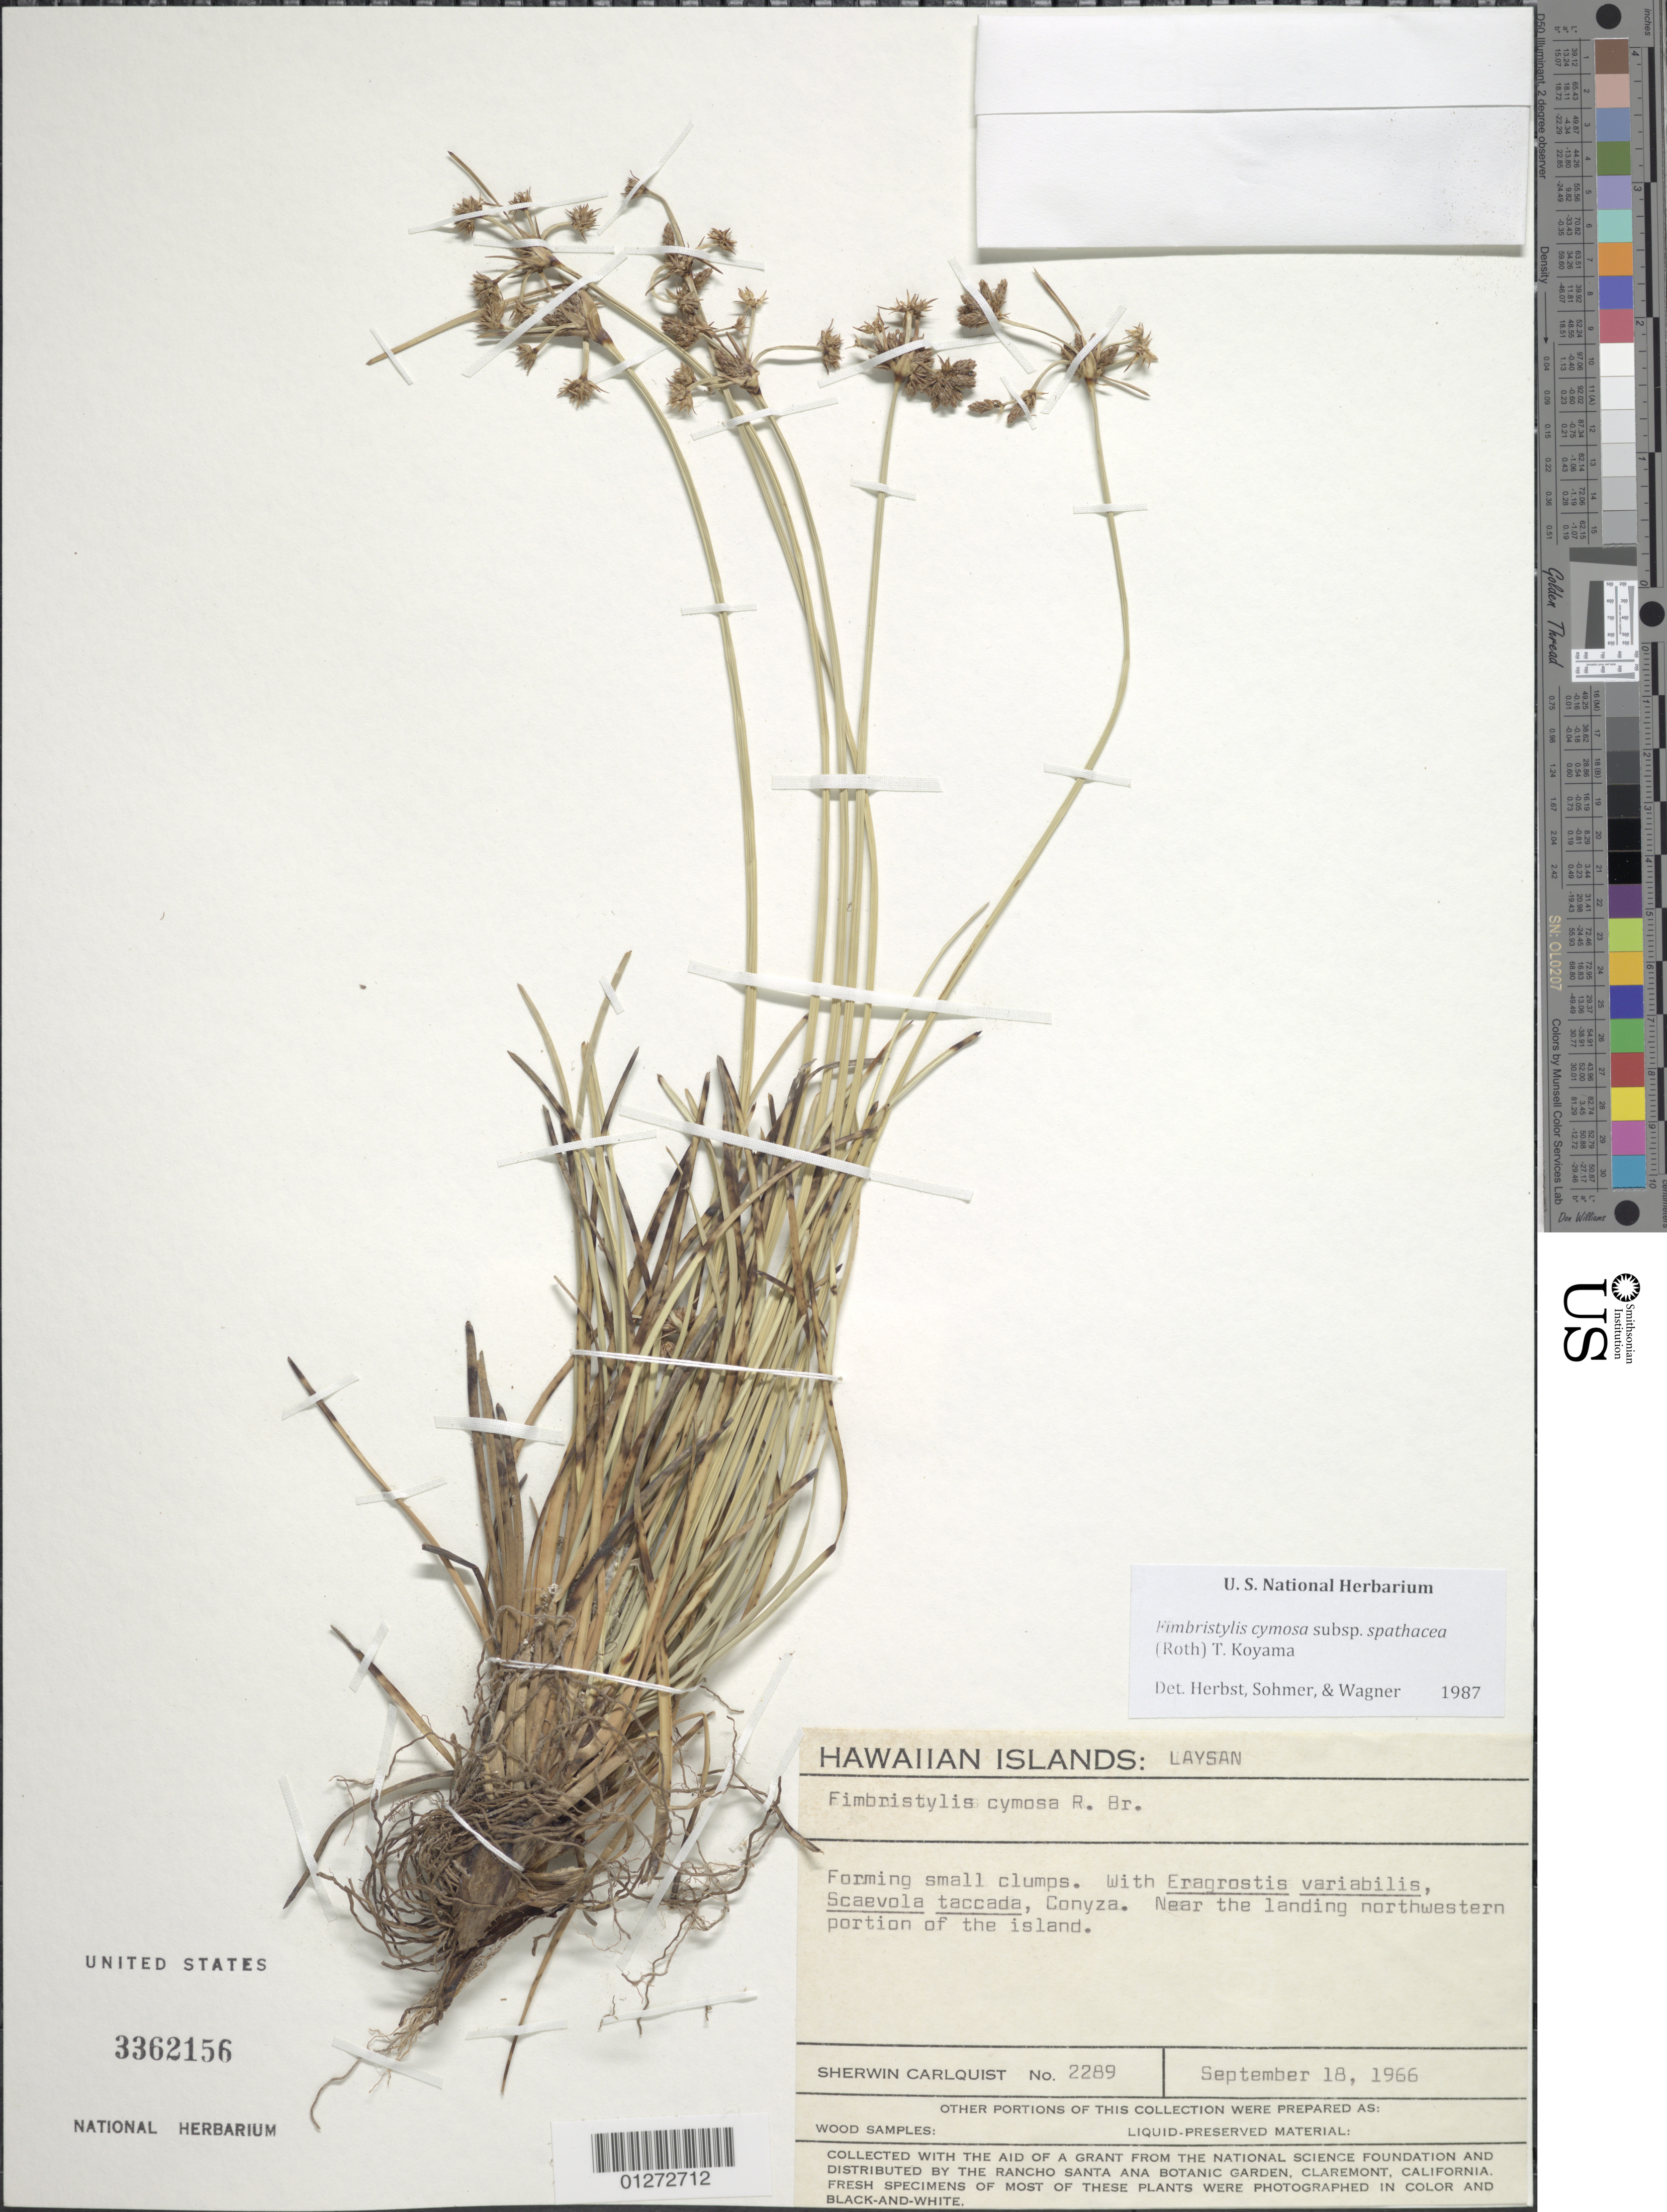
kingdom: Plantae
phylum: Tracheophyta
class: Liliopsida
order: Poales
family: Cyperaceae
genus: Fimbristylis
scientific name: Fimbristylis cymosa subsp. spathacea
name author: (Roth) T. Koyama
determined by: Herbst, D. R.; Sohmer, S. H.; Wagner, W. L.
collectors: S. Carlquist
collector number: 2289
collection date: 1966-09-18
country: United States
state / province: Hawaii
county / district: Honolulu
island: Laysan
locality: Near the landing northwestern portion of the island.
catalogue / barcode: US 3362156